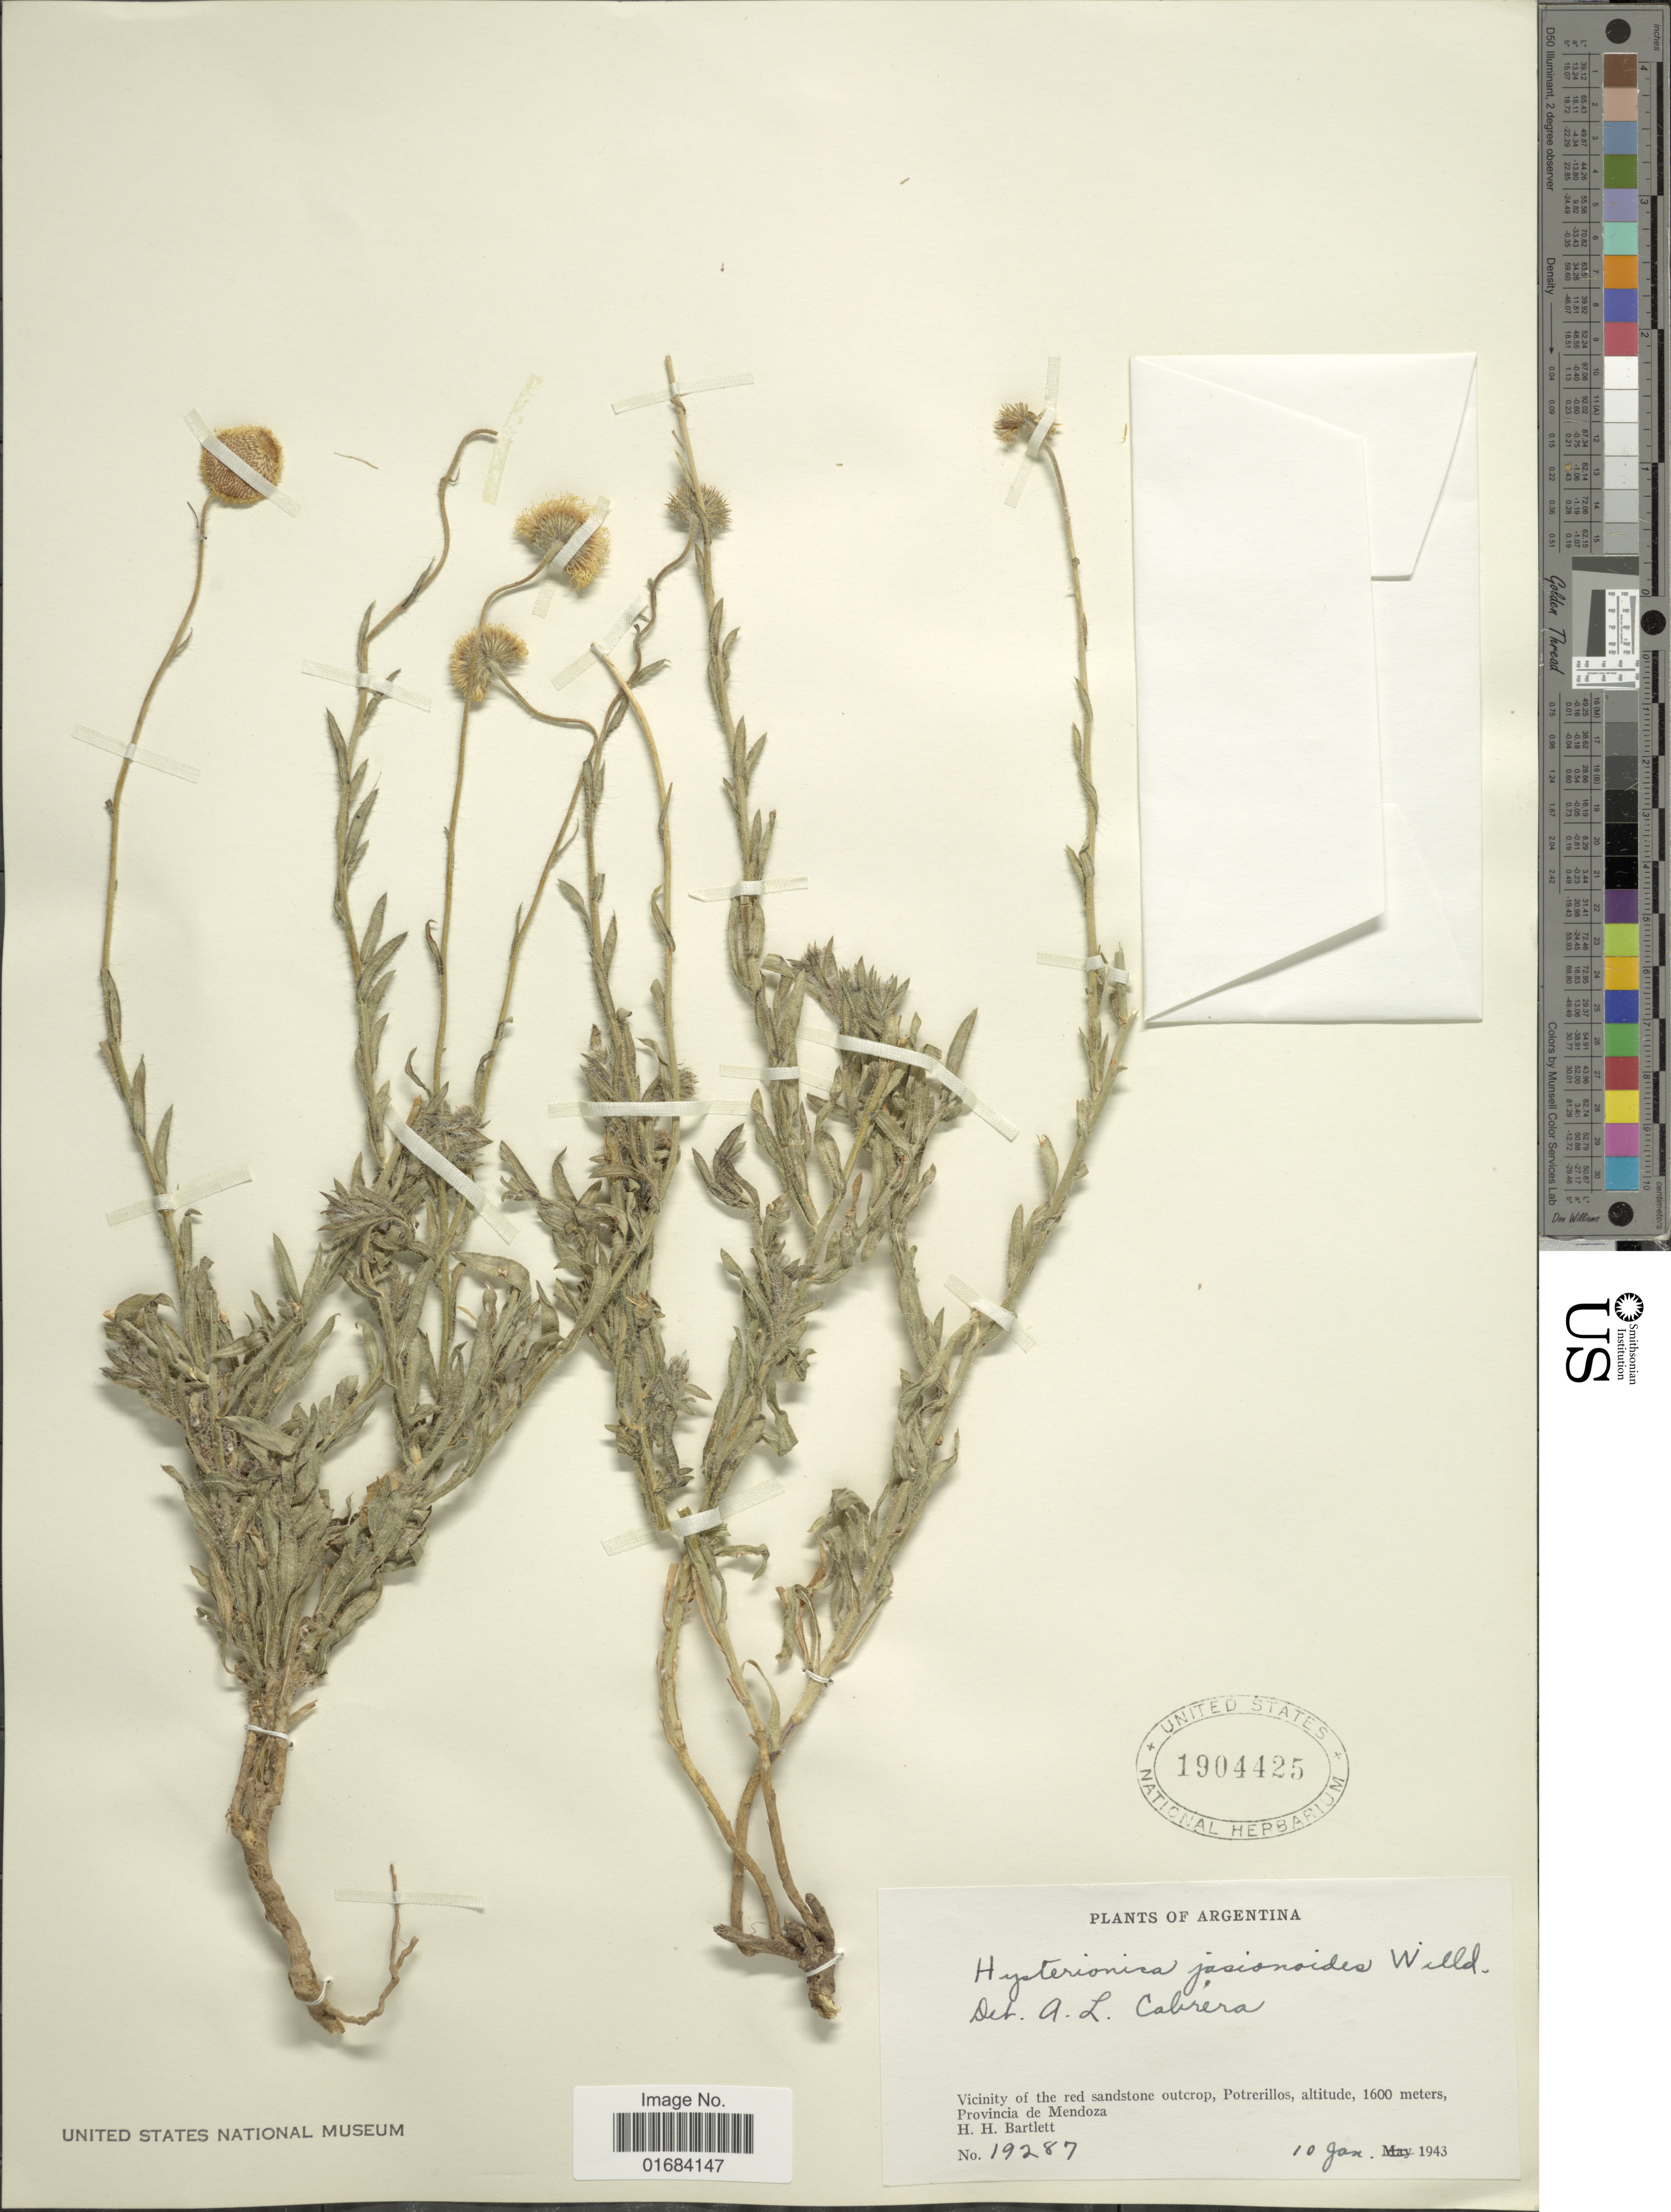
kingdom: Plantae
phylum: Tracheophyta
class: Magnoliopsida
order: Asterales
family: Asteraceae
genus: Hysterionica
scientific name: Hysterionica jasionoides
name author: Willd.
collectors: H. H. Bartlett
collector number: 19287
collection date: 1943-01-10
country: Argentina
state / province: Mendoza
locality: Vicinity of the red sandstone outcrop, Potrerillos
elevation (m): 1600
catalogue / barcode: US 1904425